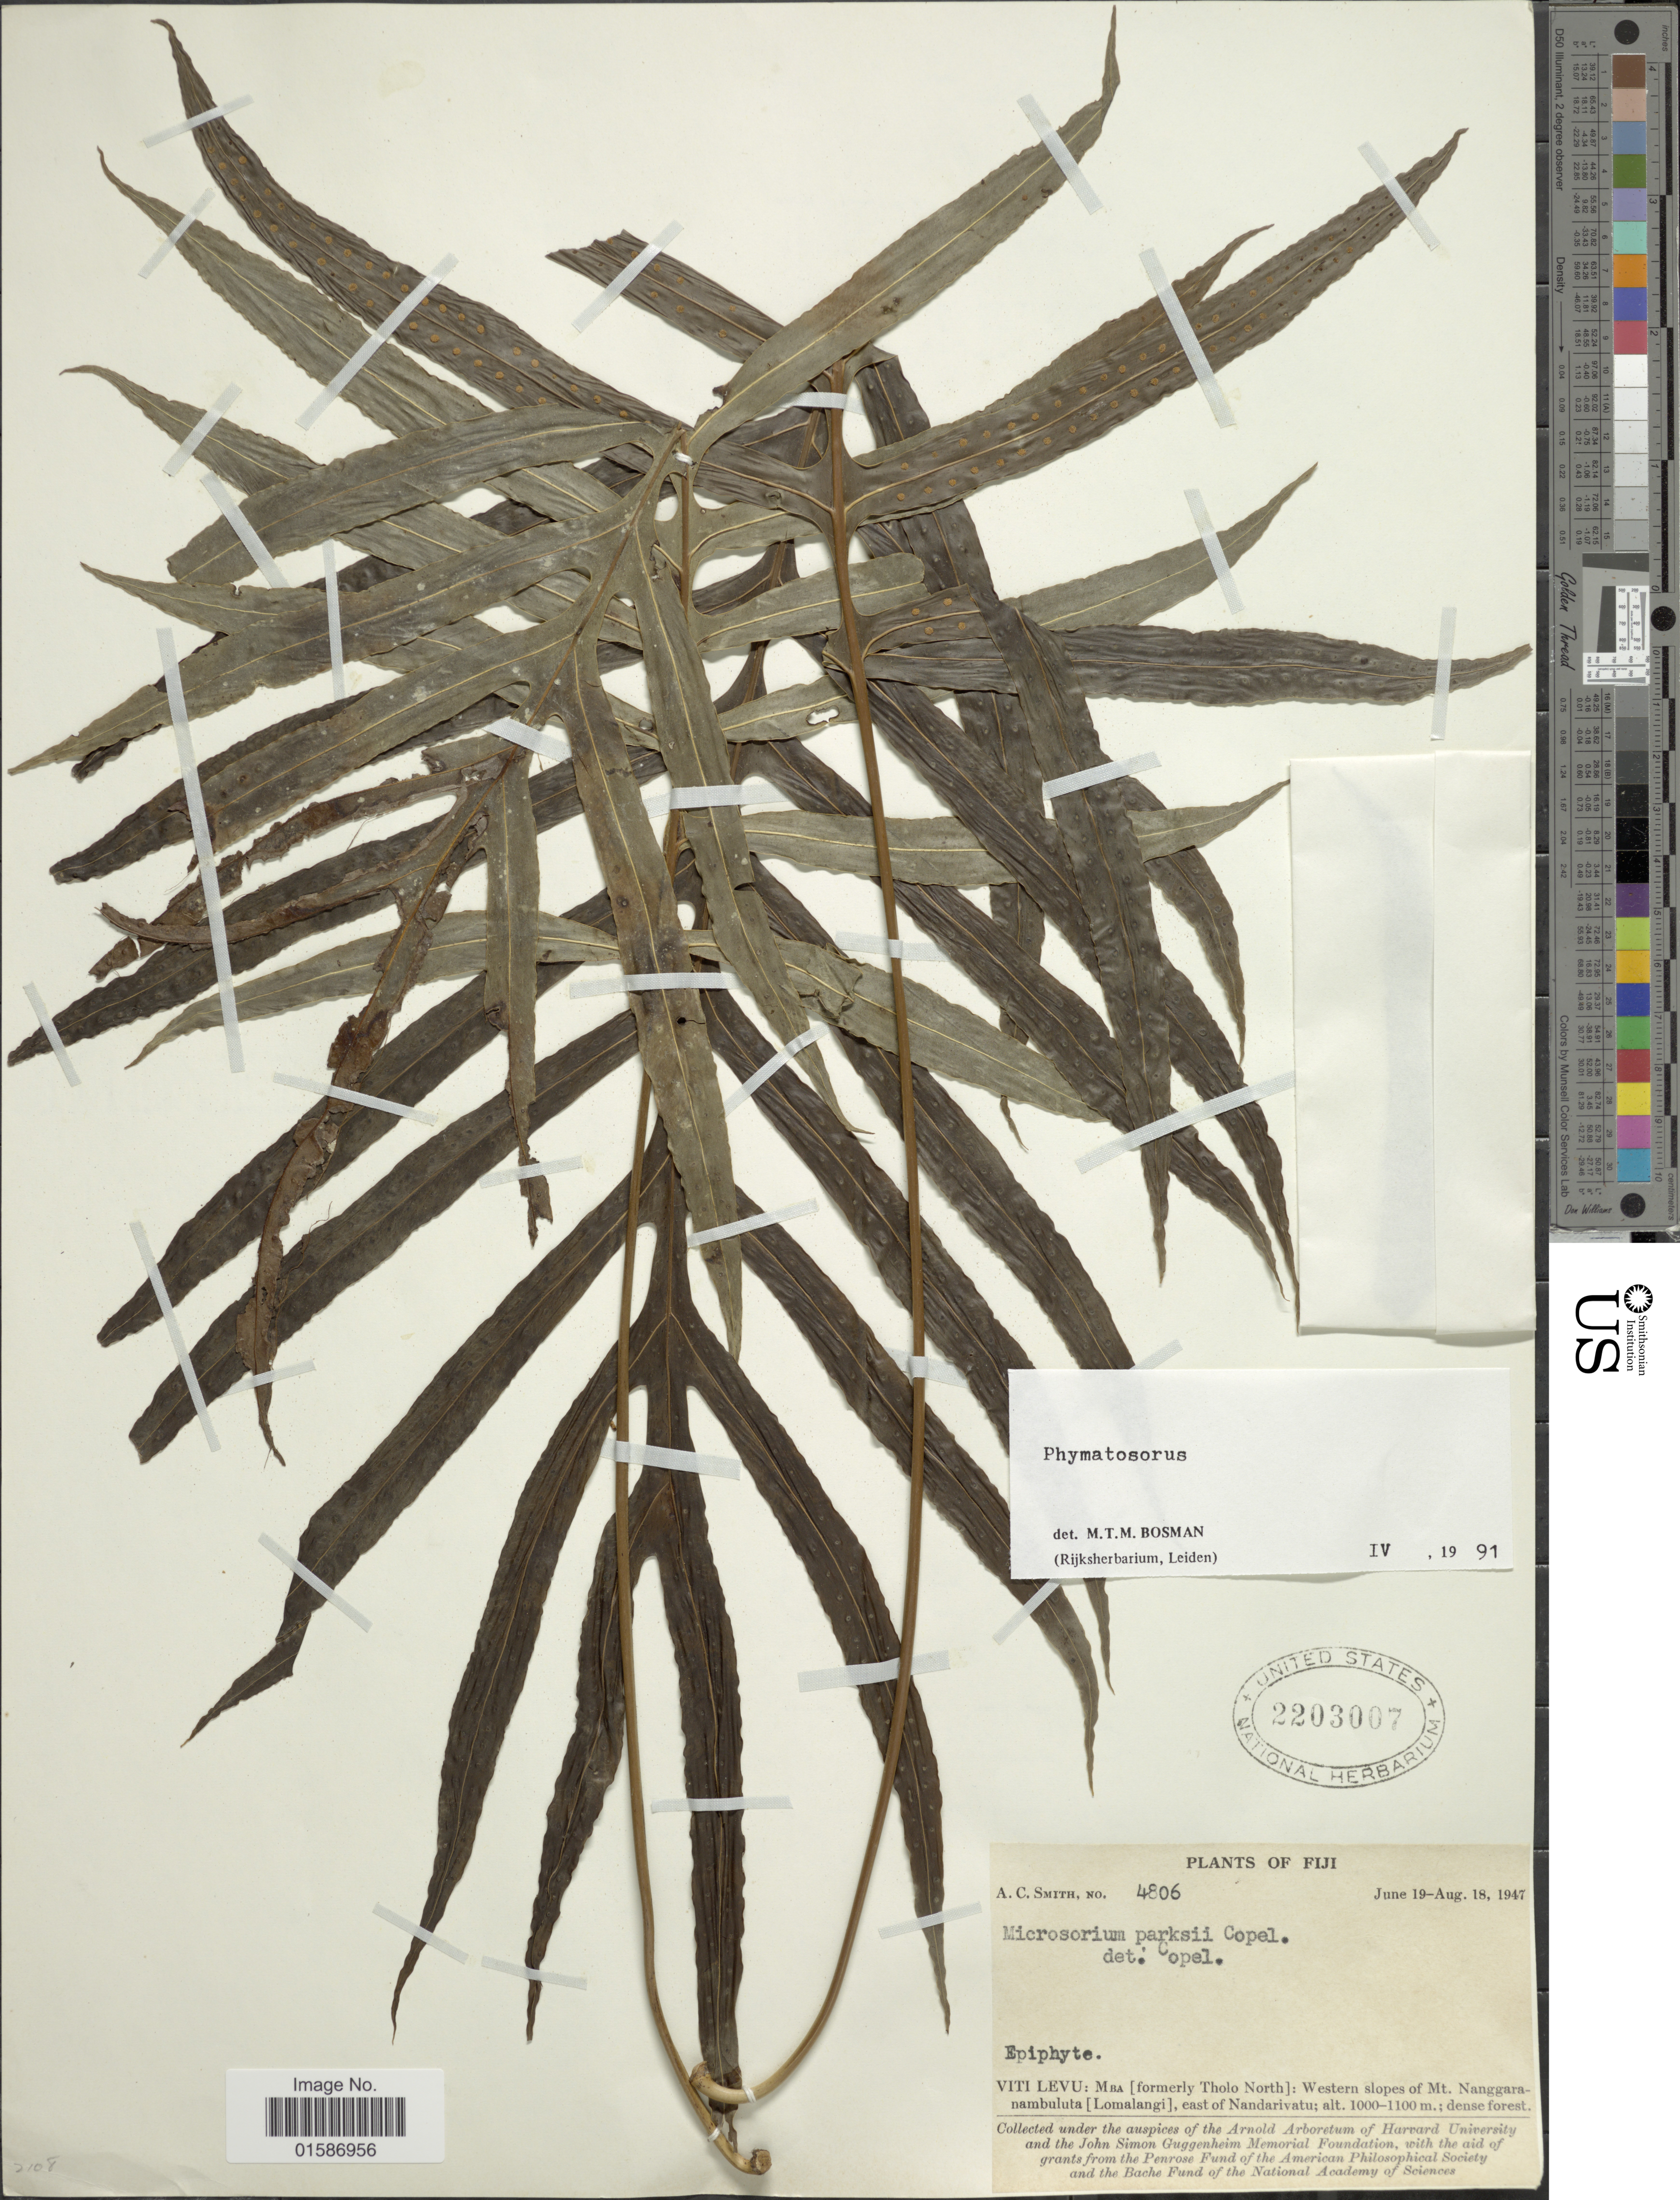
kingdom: Plantae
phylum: Tracheophyta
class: Polypodiopsida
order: Polypodiales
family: Polypodiaceae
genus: Microsorum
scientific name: Microsorum parksii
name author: (Copel.) Copel.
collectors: A. C. Smith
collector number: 4806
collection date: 1947-06-19/1947-08-18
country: Fiji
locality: Viti Levu: Mba [formerly Tholo North]: Western slopes of Mt Naggaranambuluta {Lomalangi}, east of Nandarivatu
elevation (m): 1000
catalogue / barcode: US 2203007